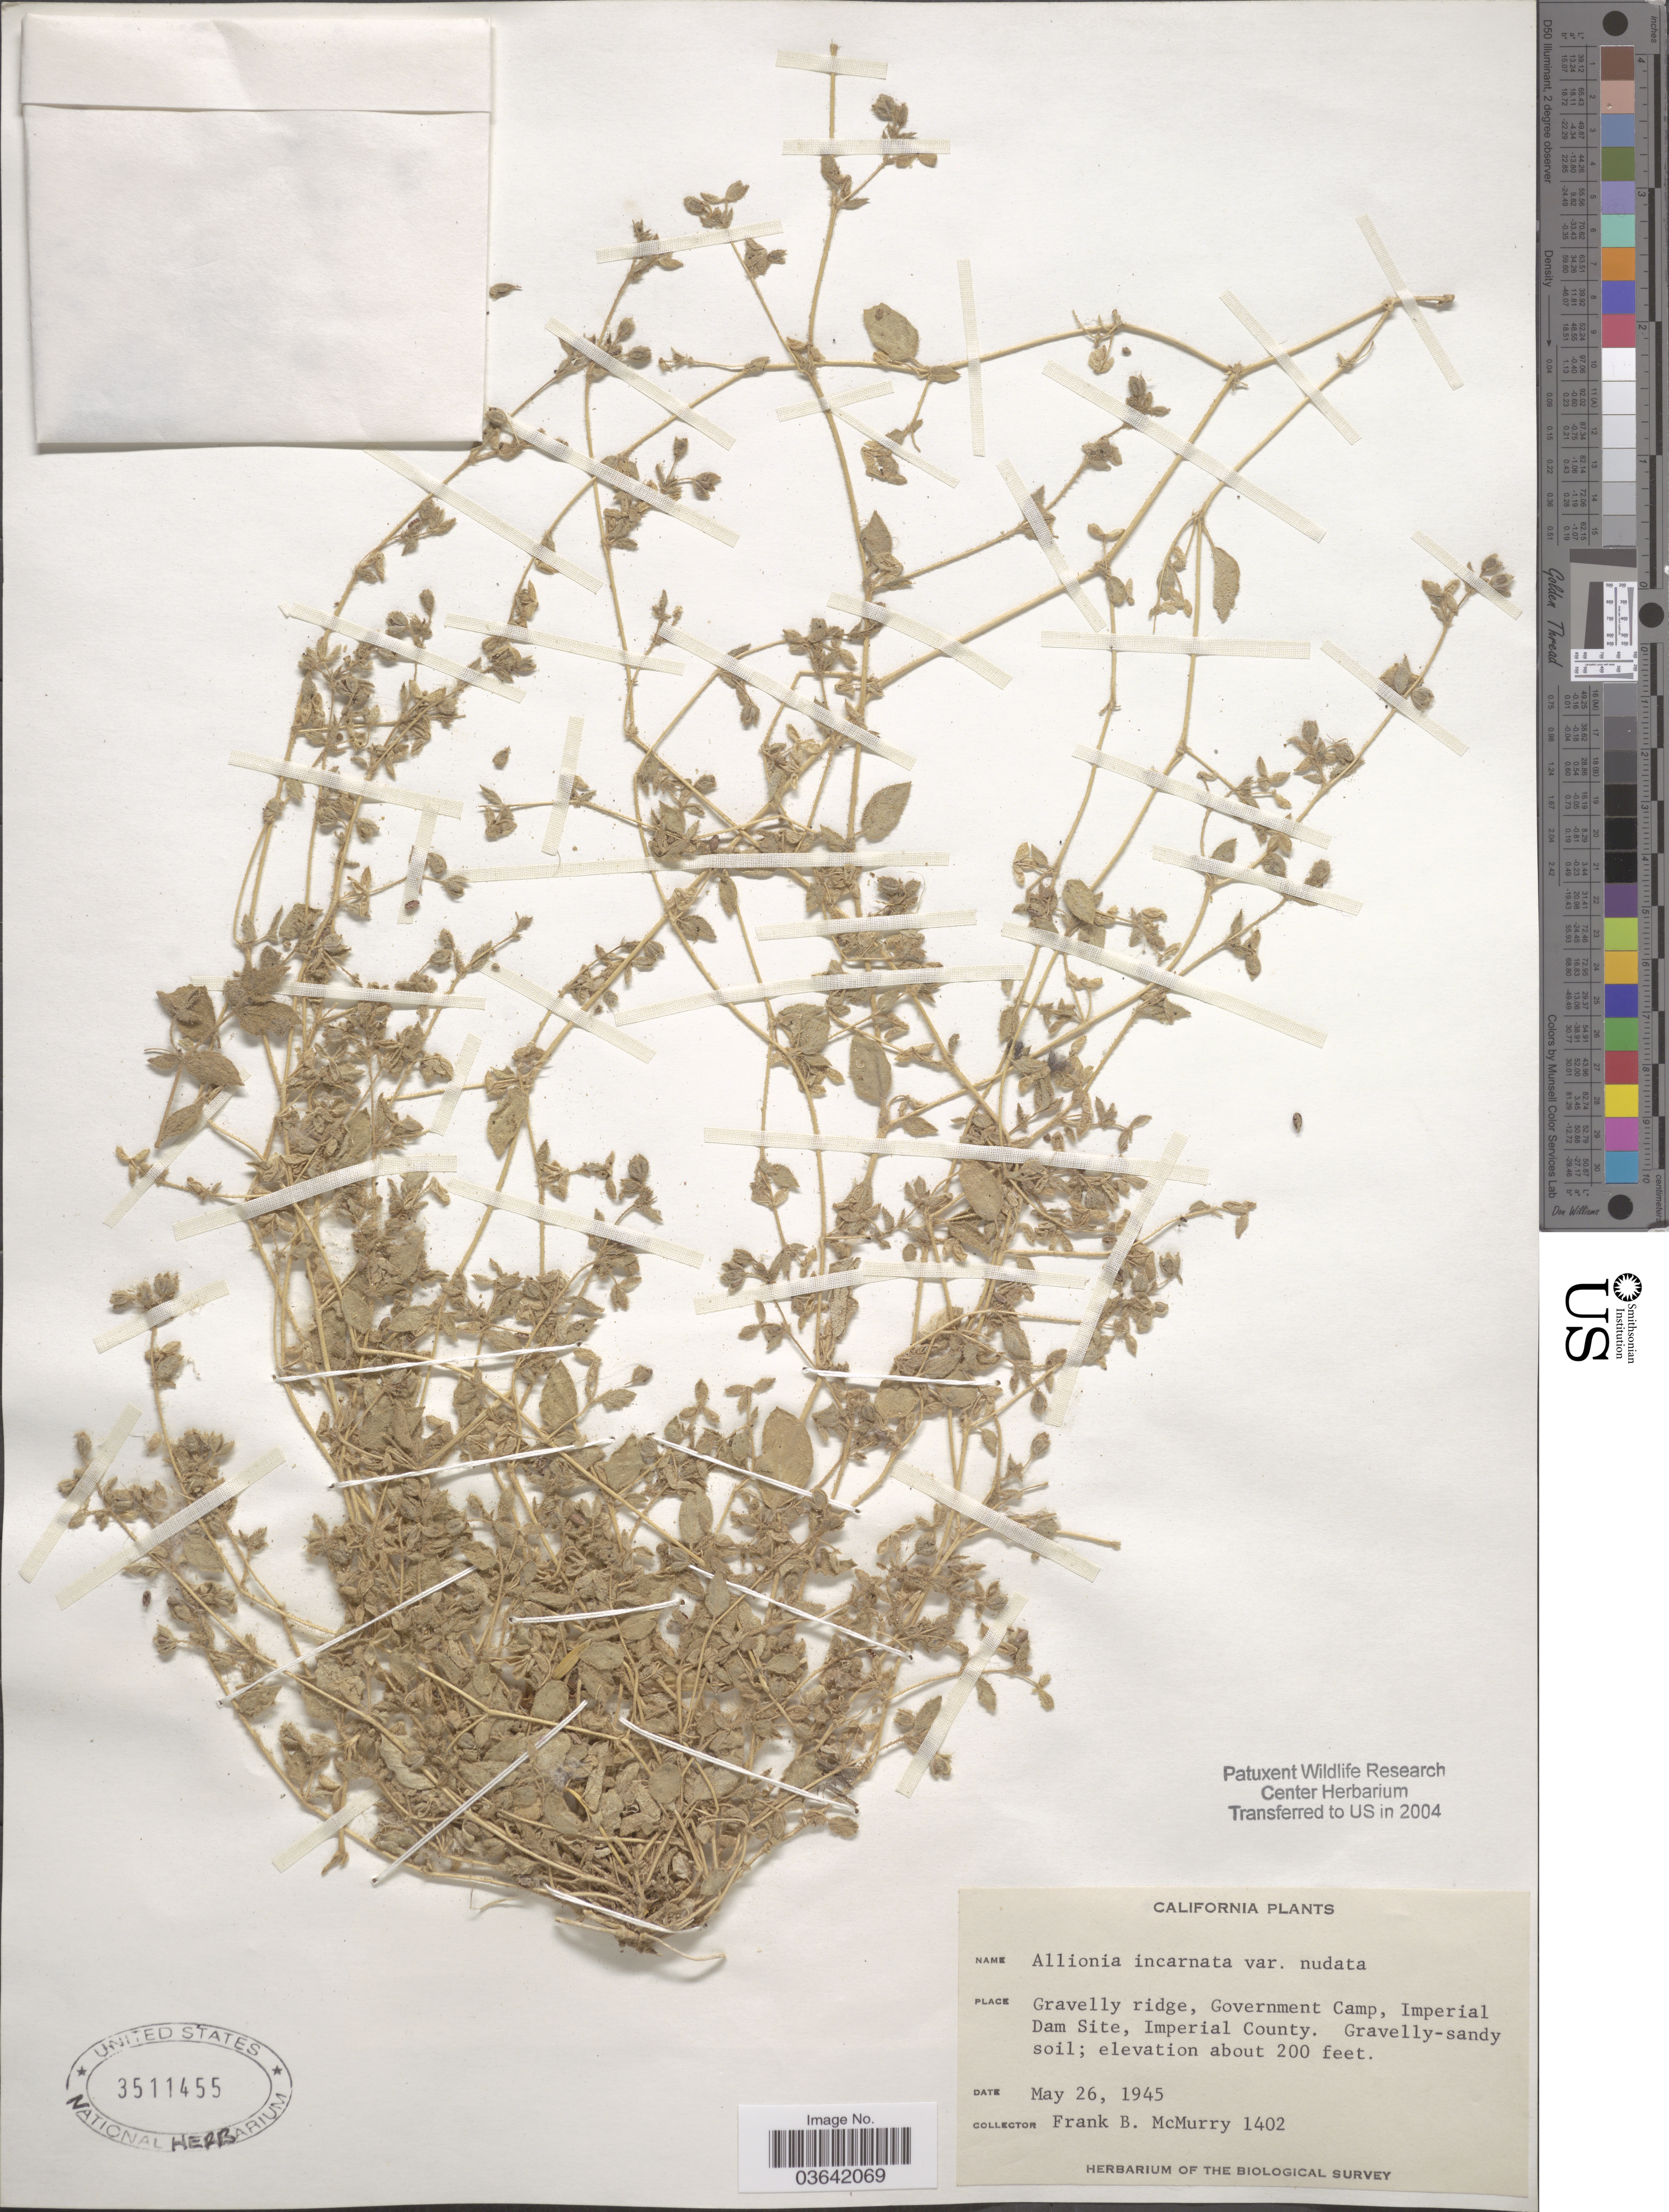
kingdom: Plantae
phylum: Tracheophyta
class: Magnoliopsida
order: Caryophyllales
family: Nyctaginaceae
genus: Allionia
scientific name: Allionia incarnata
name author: L.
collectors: F. B. McMurry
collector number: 1402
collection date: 1945-05-26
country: United States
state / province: California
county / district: Imperial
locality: Gravelly ridge, Government Camp, Imperial Dam Site, Imperial County.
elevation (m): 61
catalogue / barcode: US 3511455